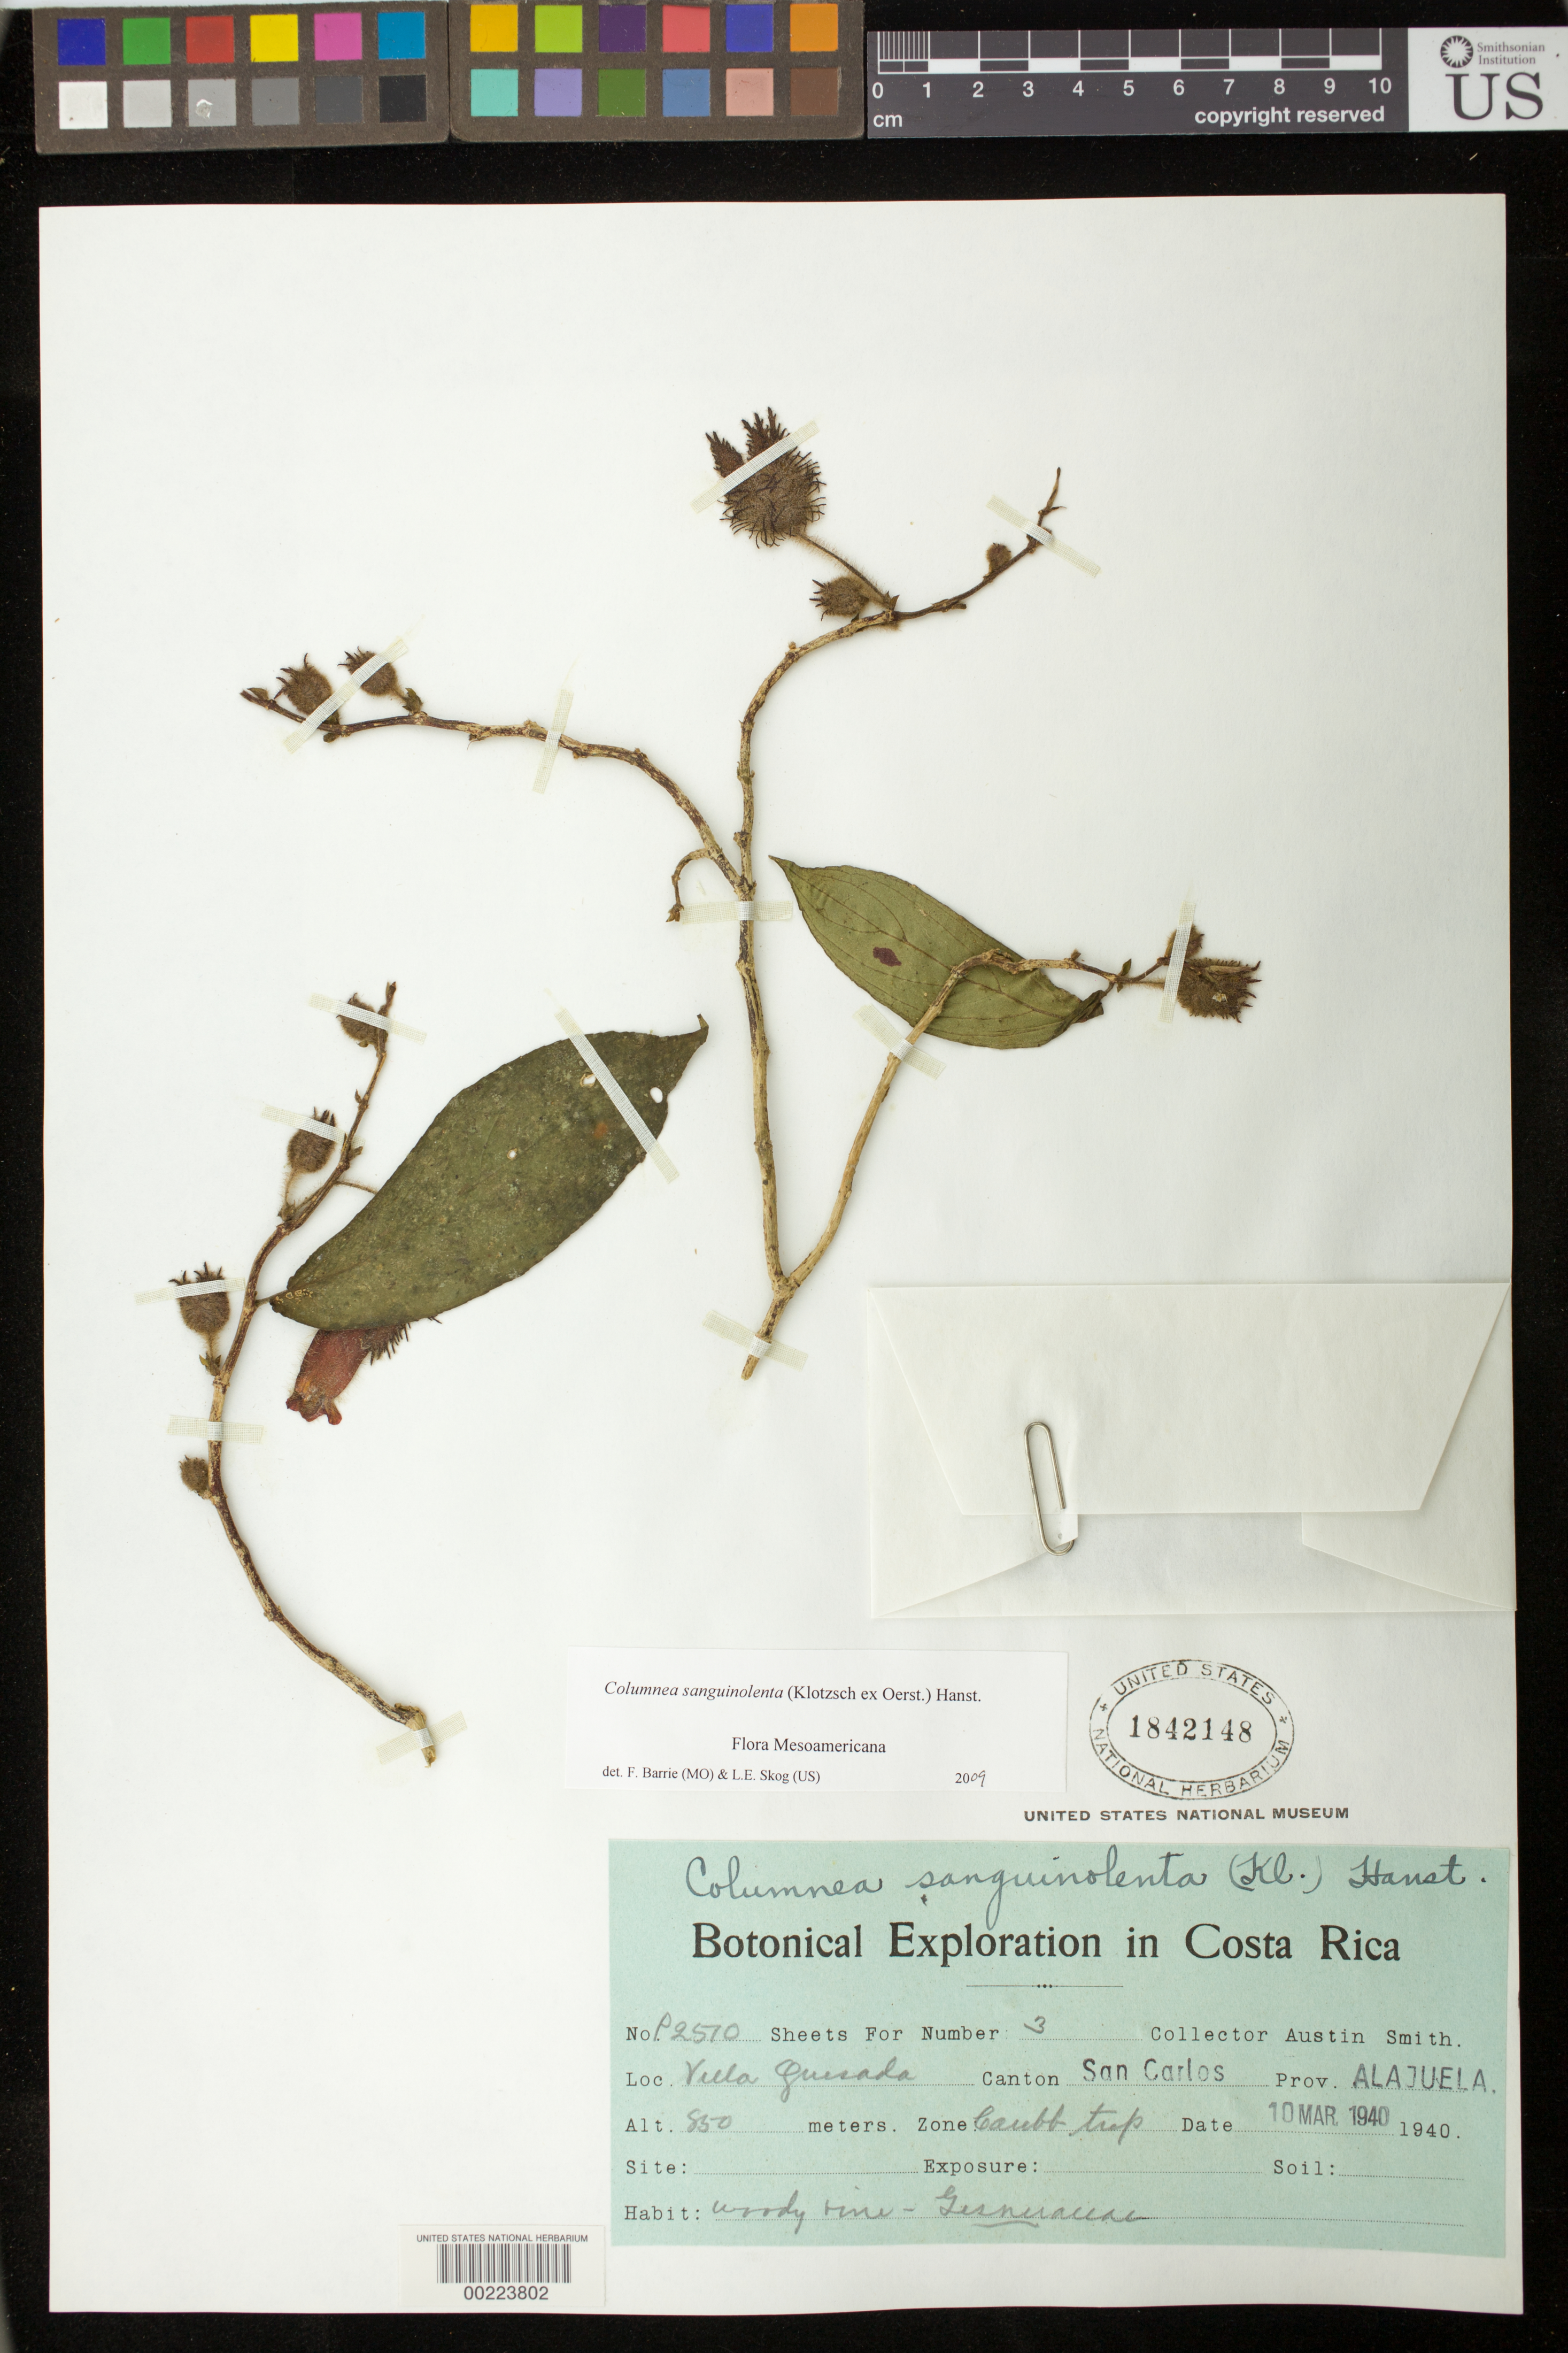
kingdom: Plantae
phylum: Tracheophyta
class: Magnoliopsida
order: Lamiales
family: Gesneriaceae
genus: Columnea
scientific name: Columnea sanguinolenta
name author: (Klotzsch ex Oerst.) Hanst.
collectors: Aust P. Smith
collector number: P 2510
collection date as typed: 10 Mar 1940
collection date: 1940-03-10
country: Costa Rica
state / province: Alajuela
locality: Canton San Carlos, Villa quesada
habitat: Caribb trop zone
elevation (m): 850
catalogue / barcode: US 1842148